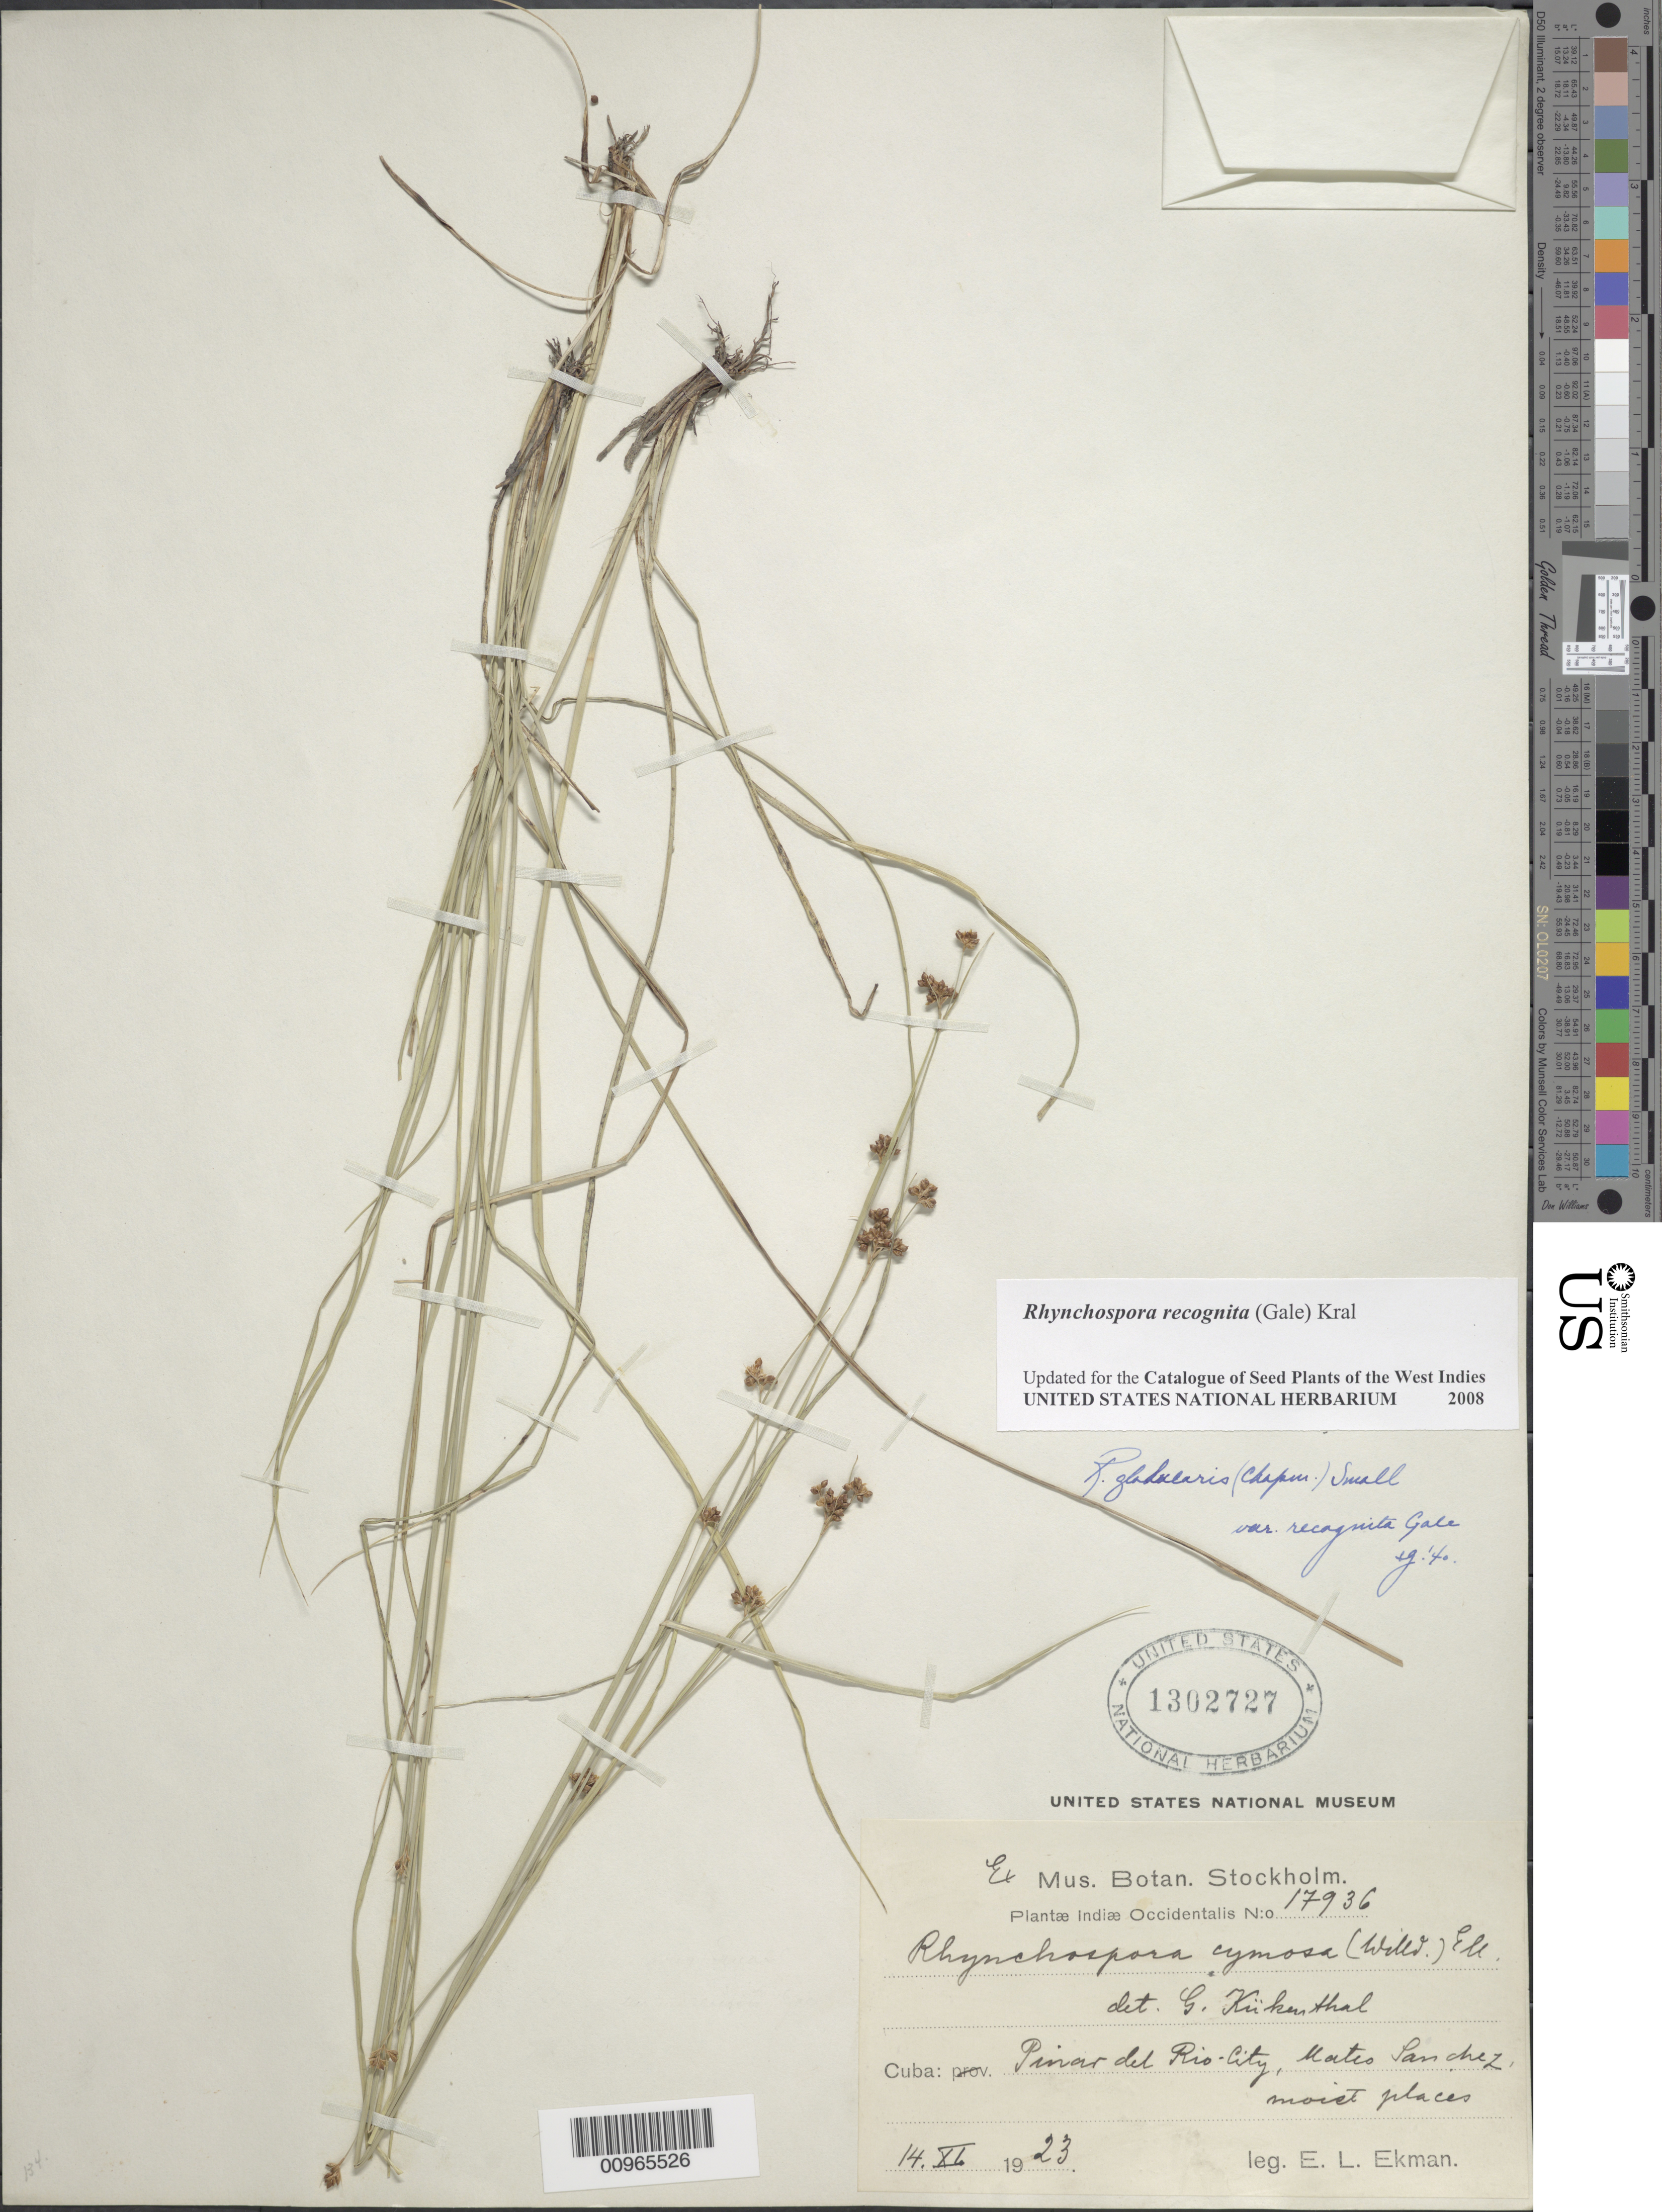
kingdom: Plantae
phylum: Tracheophyta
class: Liliopsida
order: Poales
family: Cyperaceae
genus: Rhynchospora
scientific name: Rhynchospora recognita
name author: (Gale) Kral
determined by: Strong, M. T., (US), Smithsonian Institution - National Museum of Natural History (UNITED STATES)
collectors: E. L. Ekman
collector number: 17936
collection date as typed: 14 Nov 1923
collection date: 1923-11-14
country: Cuba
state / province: Pinar del Rio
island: Cuba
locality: Pinar del Rio City, Mateo Sanchez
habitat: Moist places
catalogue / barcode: US 1302727